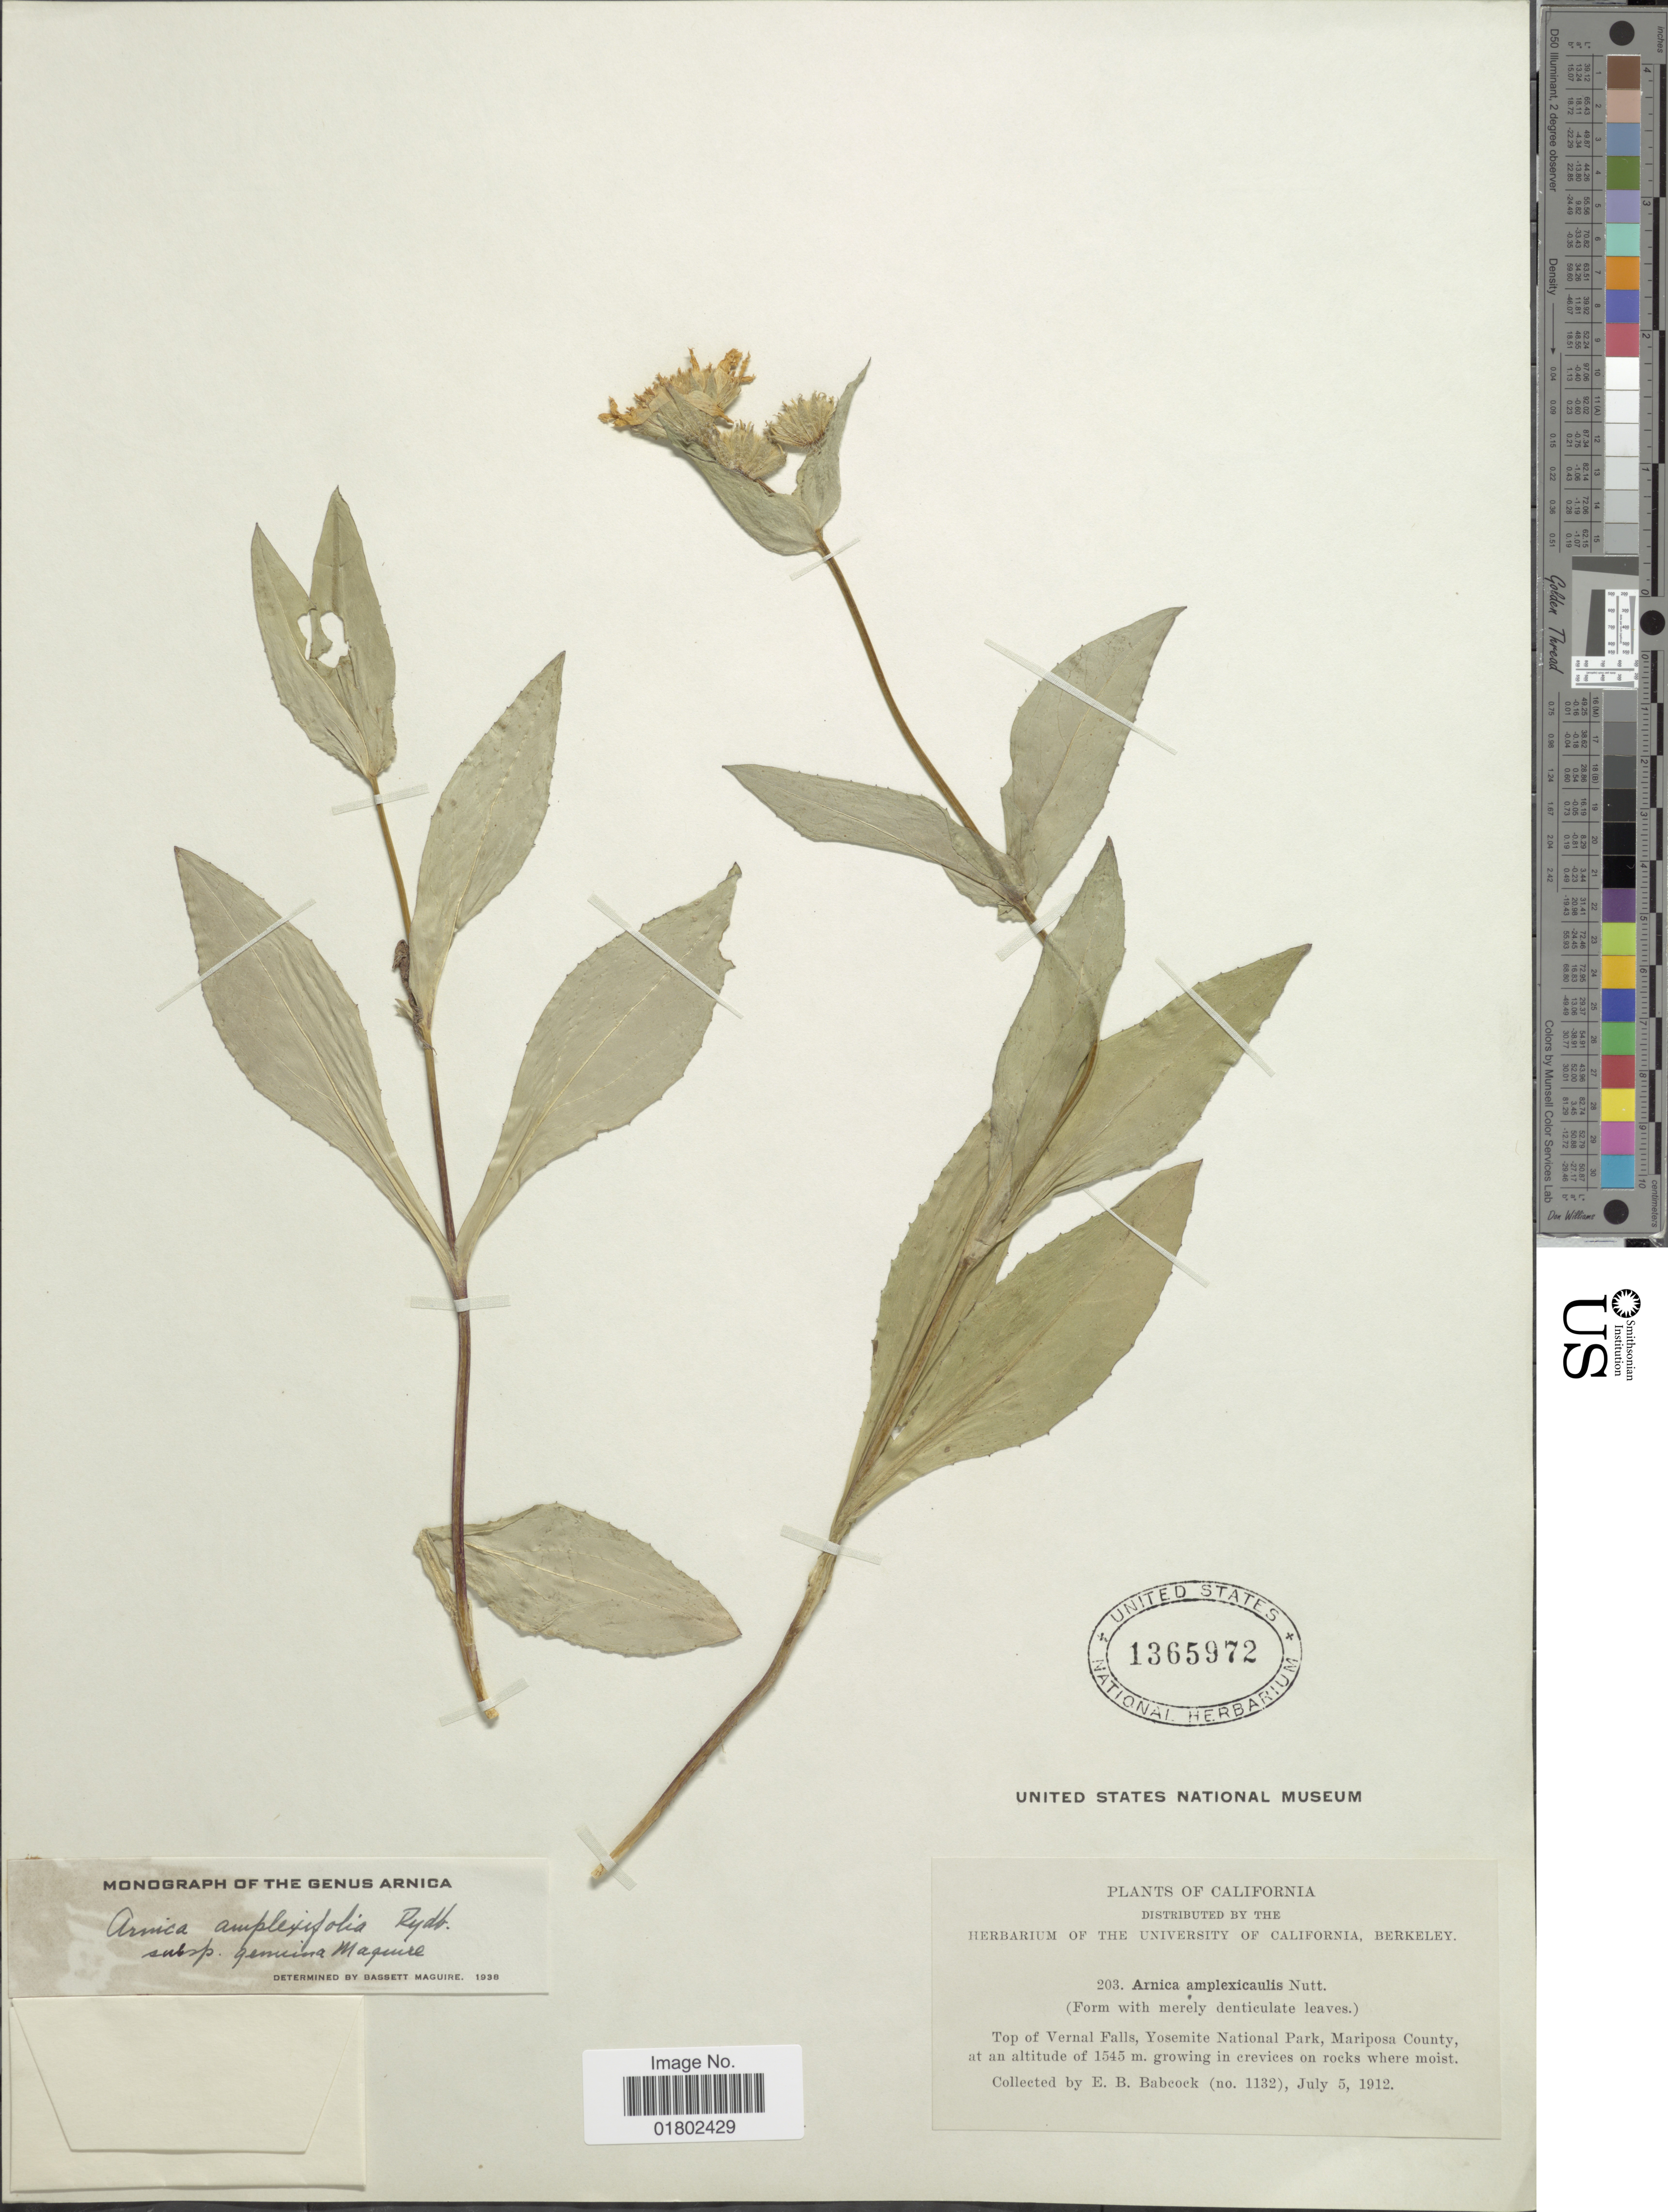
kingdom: Plantae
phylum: Tracheophyta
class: Magnoliopsida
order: Asterales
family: Asteraceae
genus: Arnica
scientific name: Arnica amplexifolia subsp. genuina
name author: Maguire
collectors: E. B. Babcock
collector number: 1132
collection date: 1912-07-05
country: United States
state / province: California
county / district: Mariposa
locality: Top of Vernal Falls, Yosemite National Park, Mariposa County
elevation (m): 1545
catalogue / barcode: US 1365972